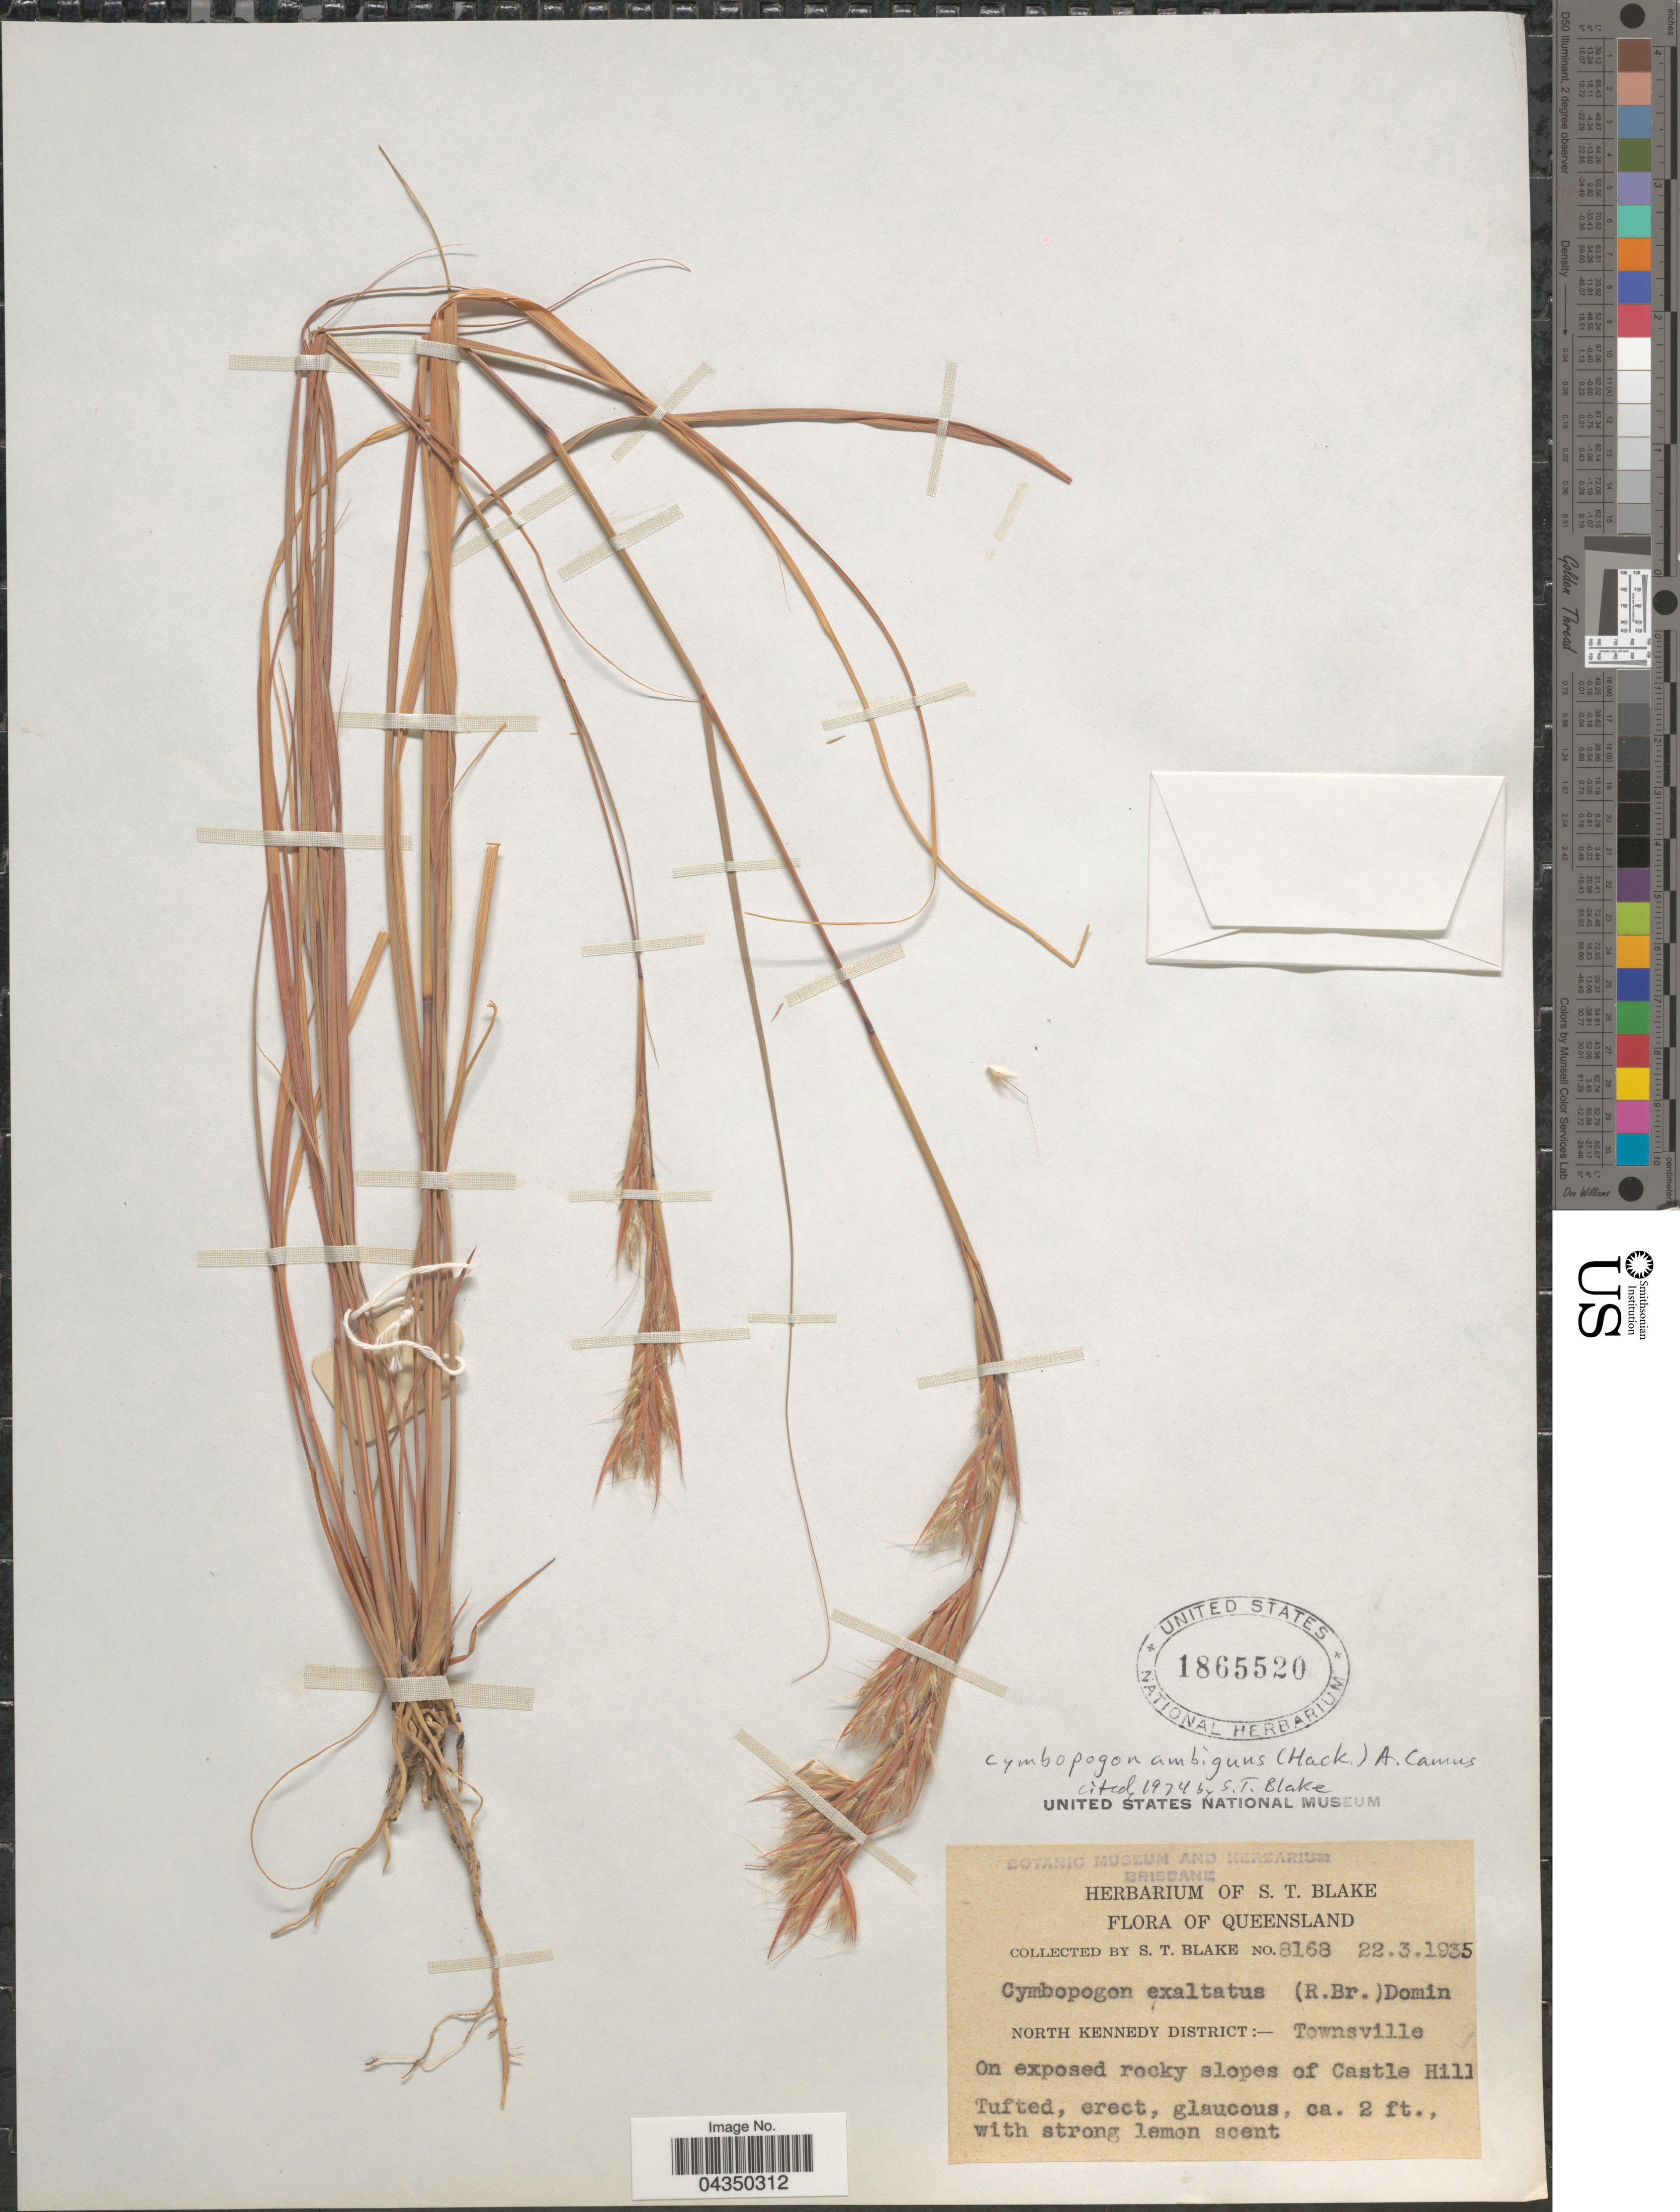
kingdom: Plantae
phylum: Tracheophyta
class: Liliopsida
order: Poales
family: Poaceae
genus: Cymbopogon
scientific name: Cymbopogon ambiguus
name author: A. Camus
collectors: S. T. Blake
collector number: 8168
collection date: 1935-03-22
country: Australia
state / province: Queensland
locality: North Kennedy District: Townsville. On exposed rocky slopes of Castle Hill.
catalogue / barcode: US 1865520